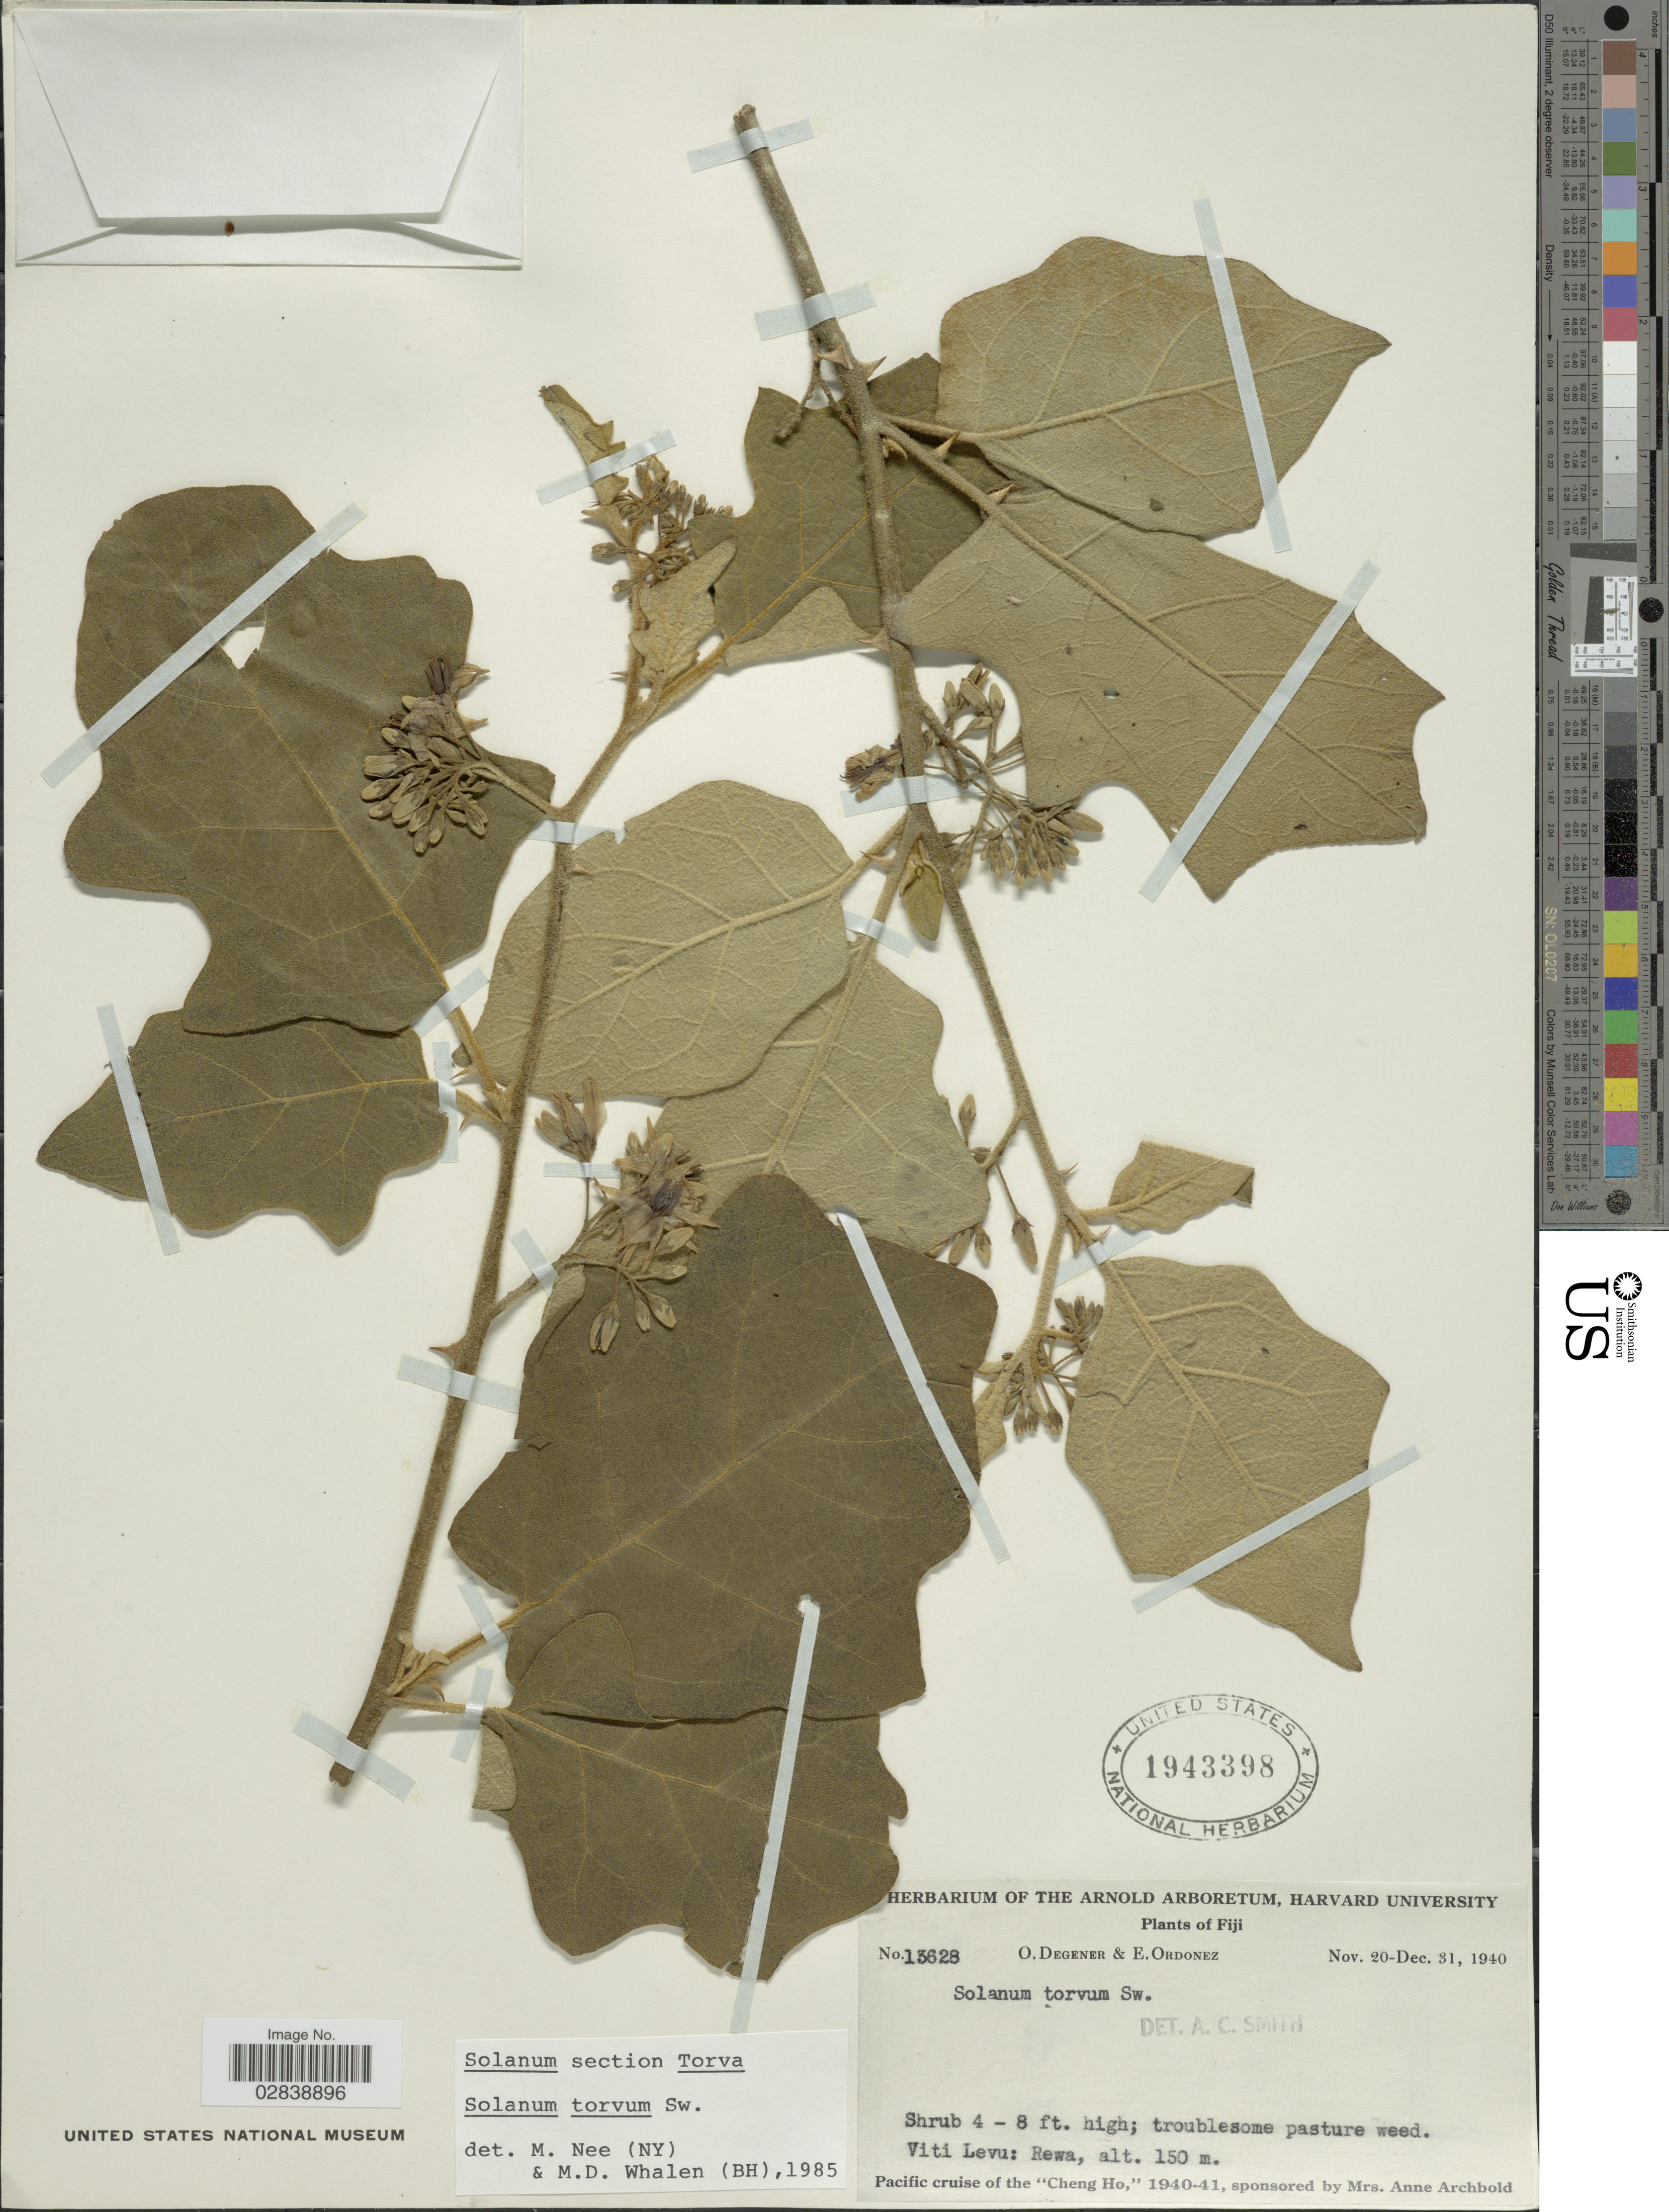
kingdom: Plantae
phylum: Tracheophyta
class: Magnoliopsida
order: Solanales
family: Solanaceae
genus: Solanum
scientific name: Solanum torvum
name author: Sw.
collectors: O. Degener & E. Ordonez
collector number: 13628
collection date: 1940-11-20/1940-12-31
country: Fiji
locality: Viti Levu: Rewa.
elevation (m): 150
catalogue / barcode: US 1943398